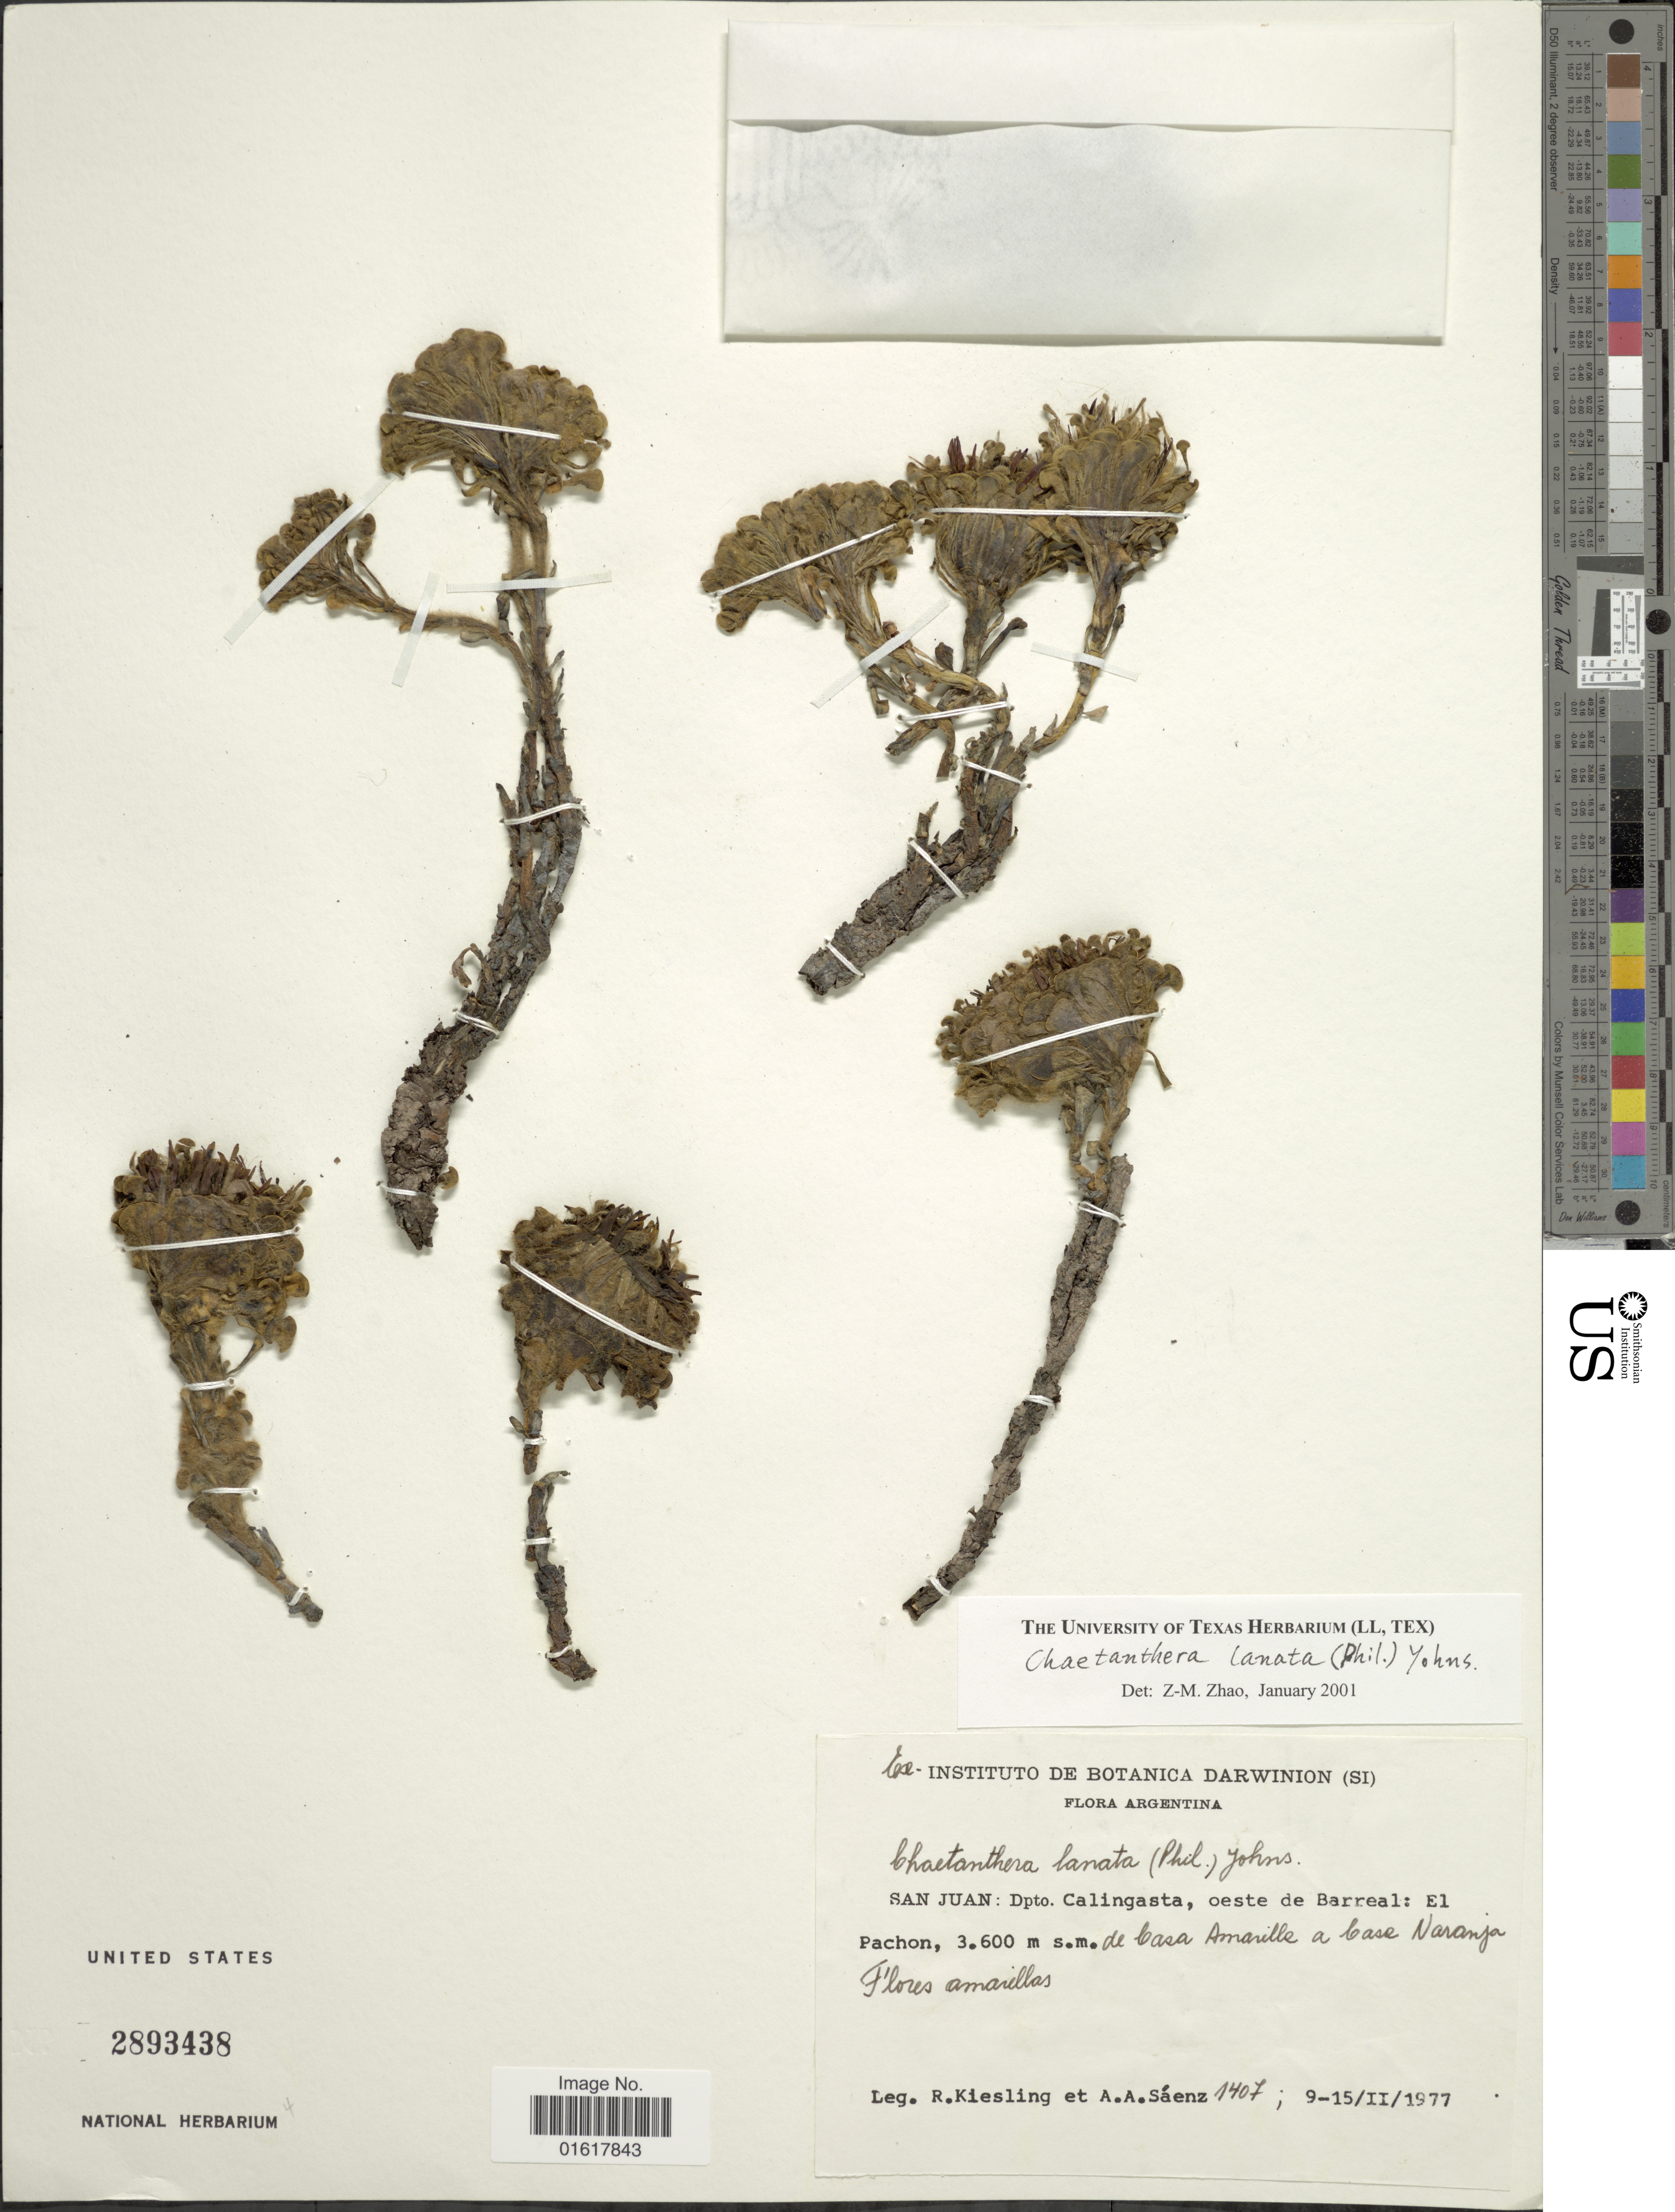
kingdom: Plantae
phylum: Tracheophyta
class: Magnoliopsida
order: Asterales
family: Asteraceae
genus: Chaetanthera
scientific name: Chaetanthera lanata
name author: (Phil.) I.M. Johnst.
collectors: R. Kiesling & A. A. Saenz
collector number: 1407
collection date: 1977-02-09/1977-02-15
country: Argentina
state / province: San Juan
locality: Dpto. Calingasta, oeste de Barreal: El Pachon de Casa Amarille a Casa Naranja.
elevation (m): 3600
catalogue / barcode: US 2893438